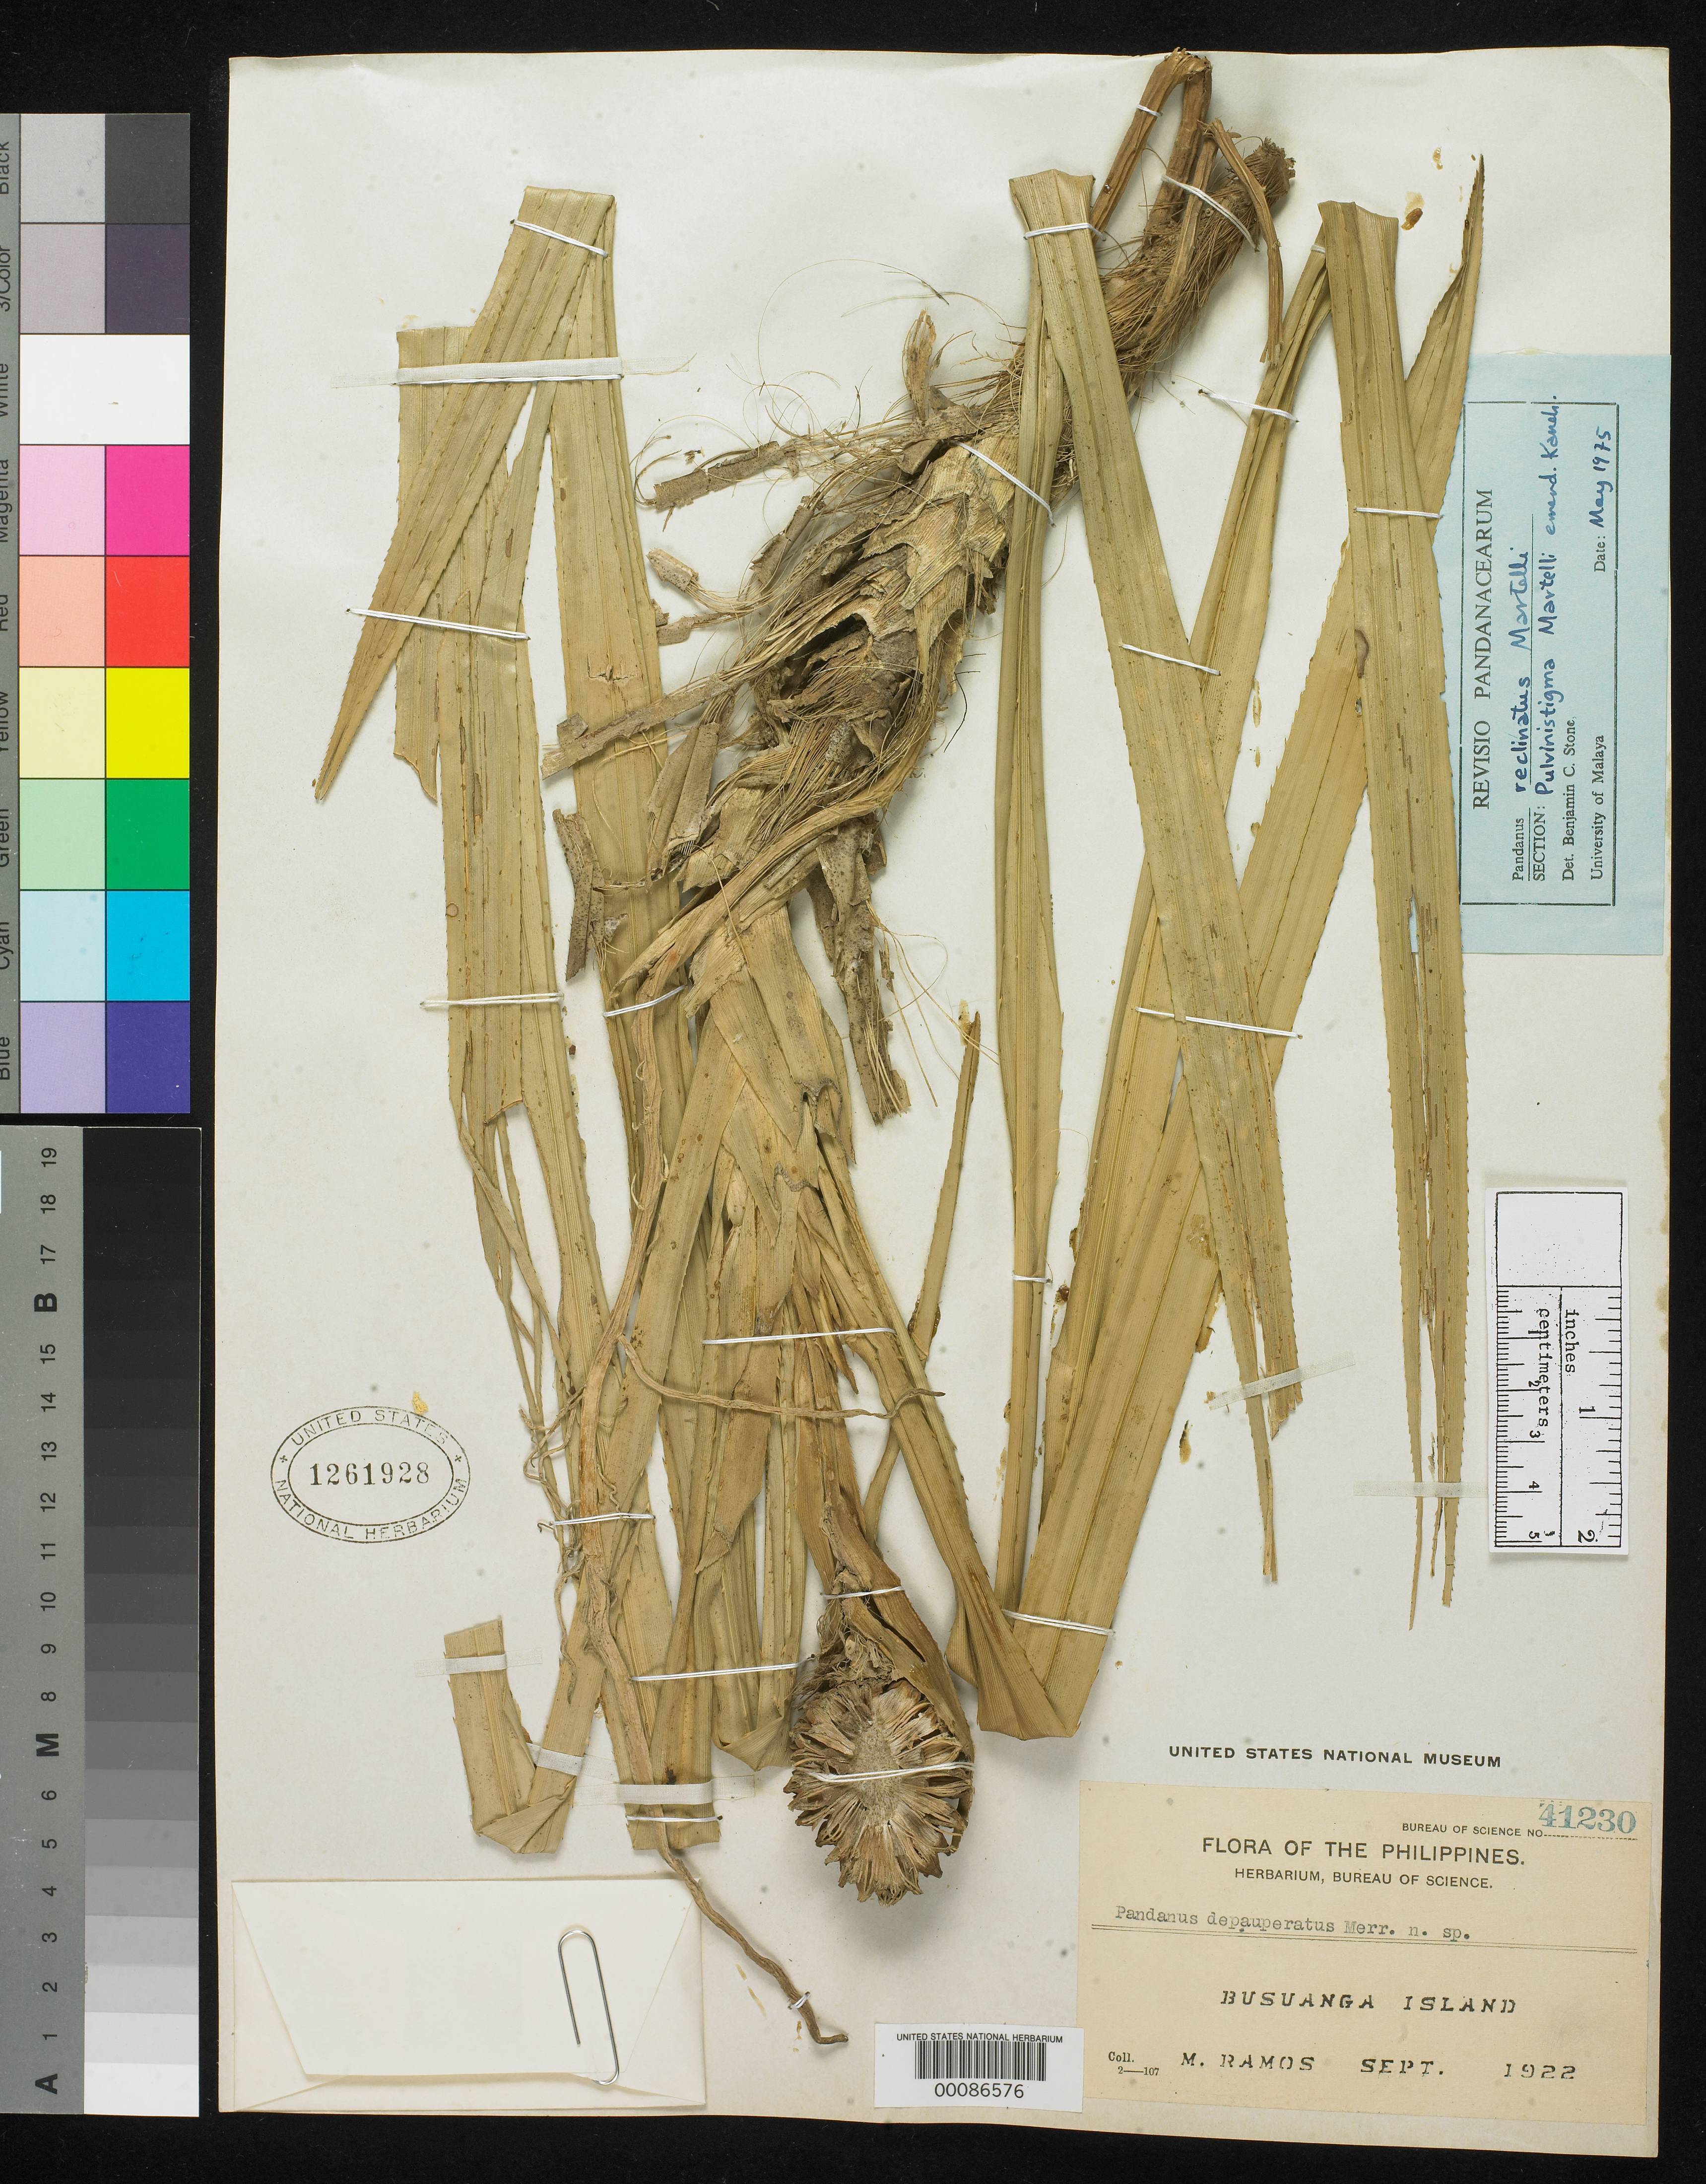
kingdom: Plantae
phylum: Tracheophyta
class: Liliopsida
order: Pandanales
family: Pandanaceae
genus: Pandanus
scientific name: Pandanus depauperatus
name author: Merr.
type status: Isotype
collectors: M. Ramos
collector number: Bur. Sci. 41230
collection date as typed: Sep 1922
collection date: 1922-09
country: Philippines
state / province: Mimaropa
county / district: Palawan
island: Busuanga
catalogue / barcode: US 1261928